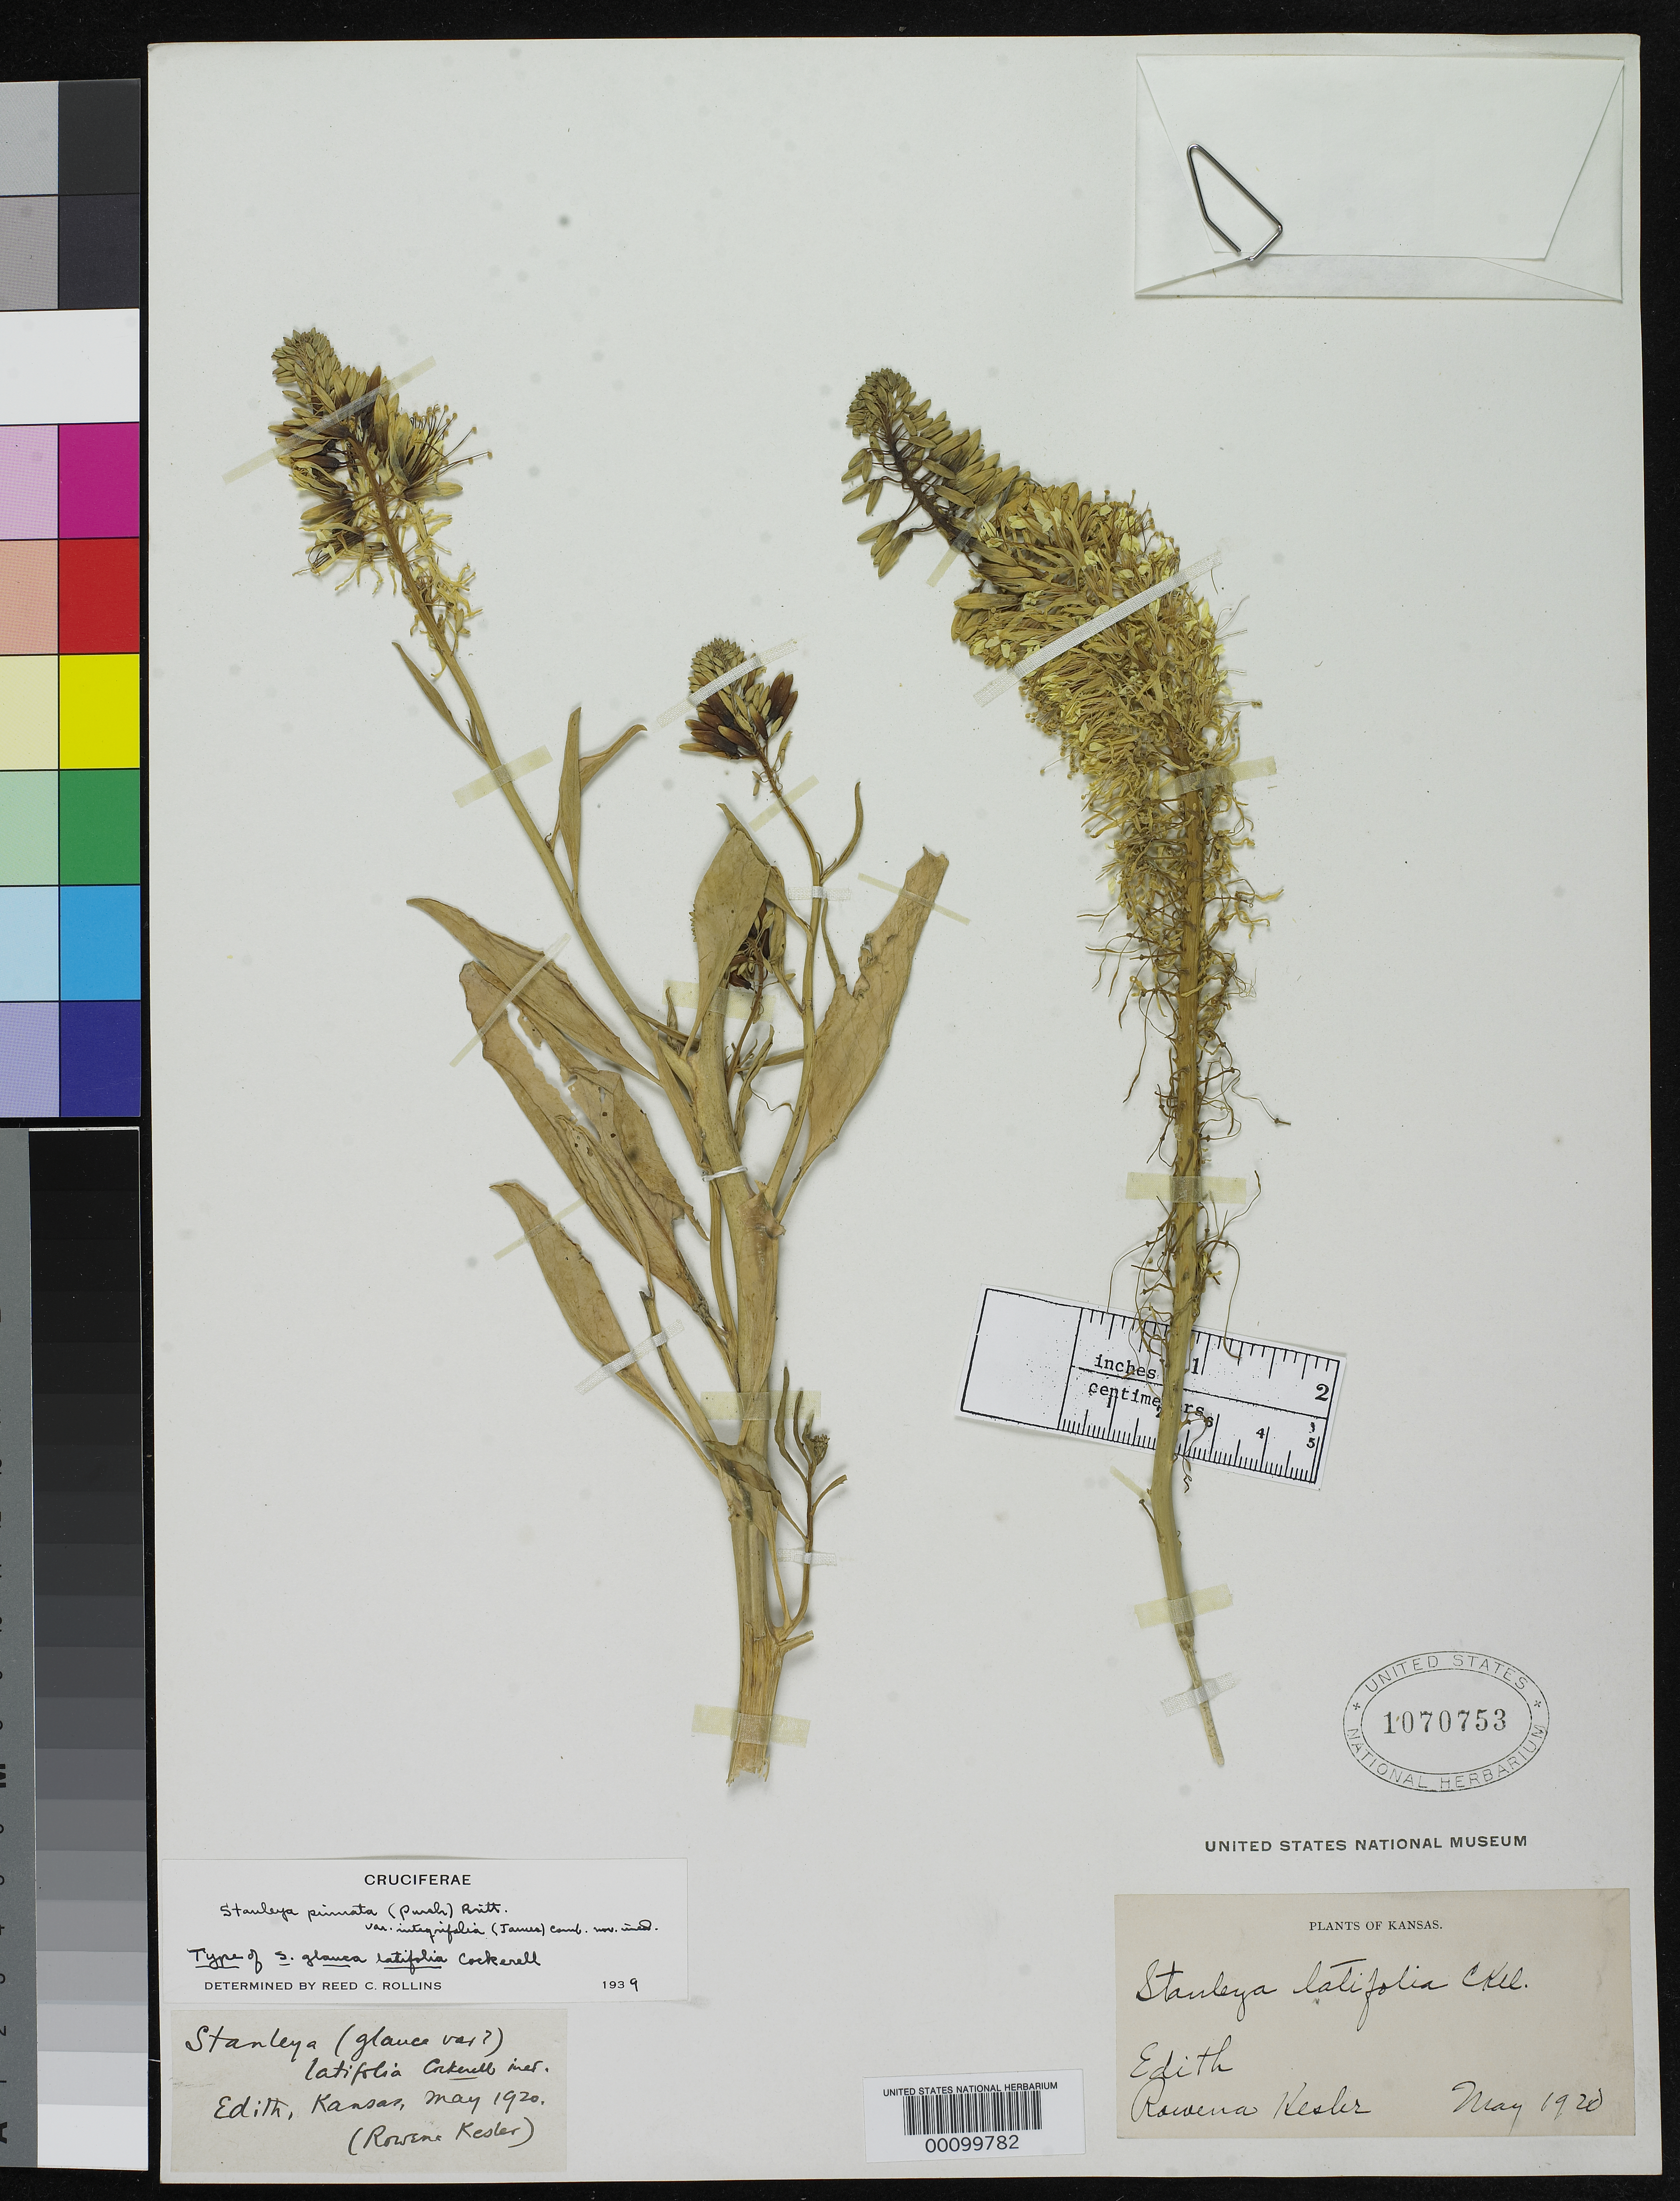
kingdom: Plantae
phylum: Tracheophyta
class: Magnoliopsida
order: Brassicales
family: Brassicaceae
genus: Stanleya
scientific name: Stanleya glauca subsp. latifolia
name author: Cockerell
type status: Holotype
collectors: R. Kessler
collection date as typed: May 1920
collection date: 1920-05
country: United States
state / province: Kansas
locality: Edith.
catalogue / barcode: US 1070753